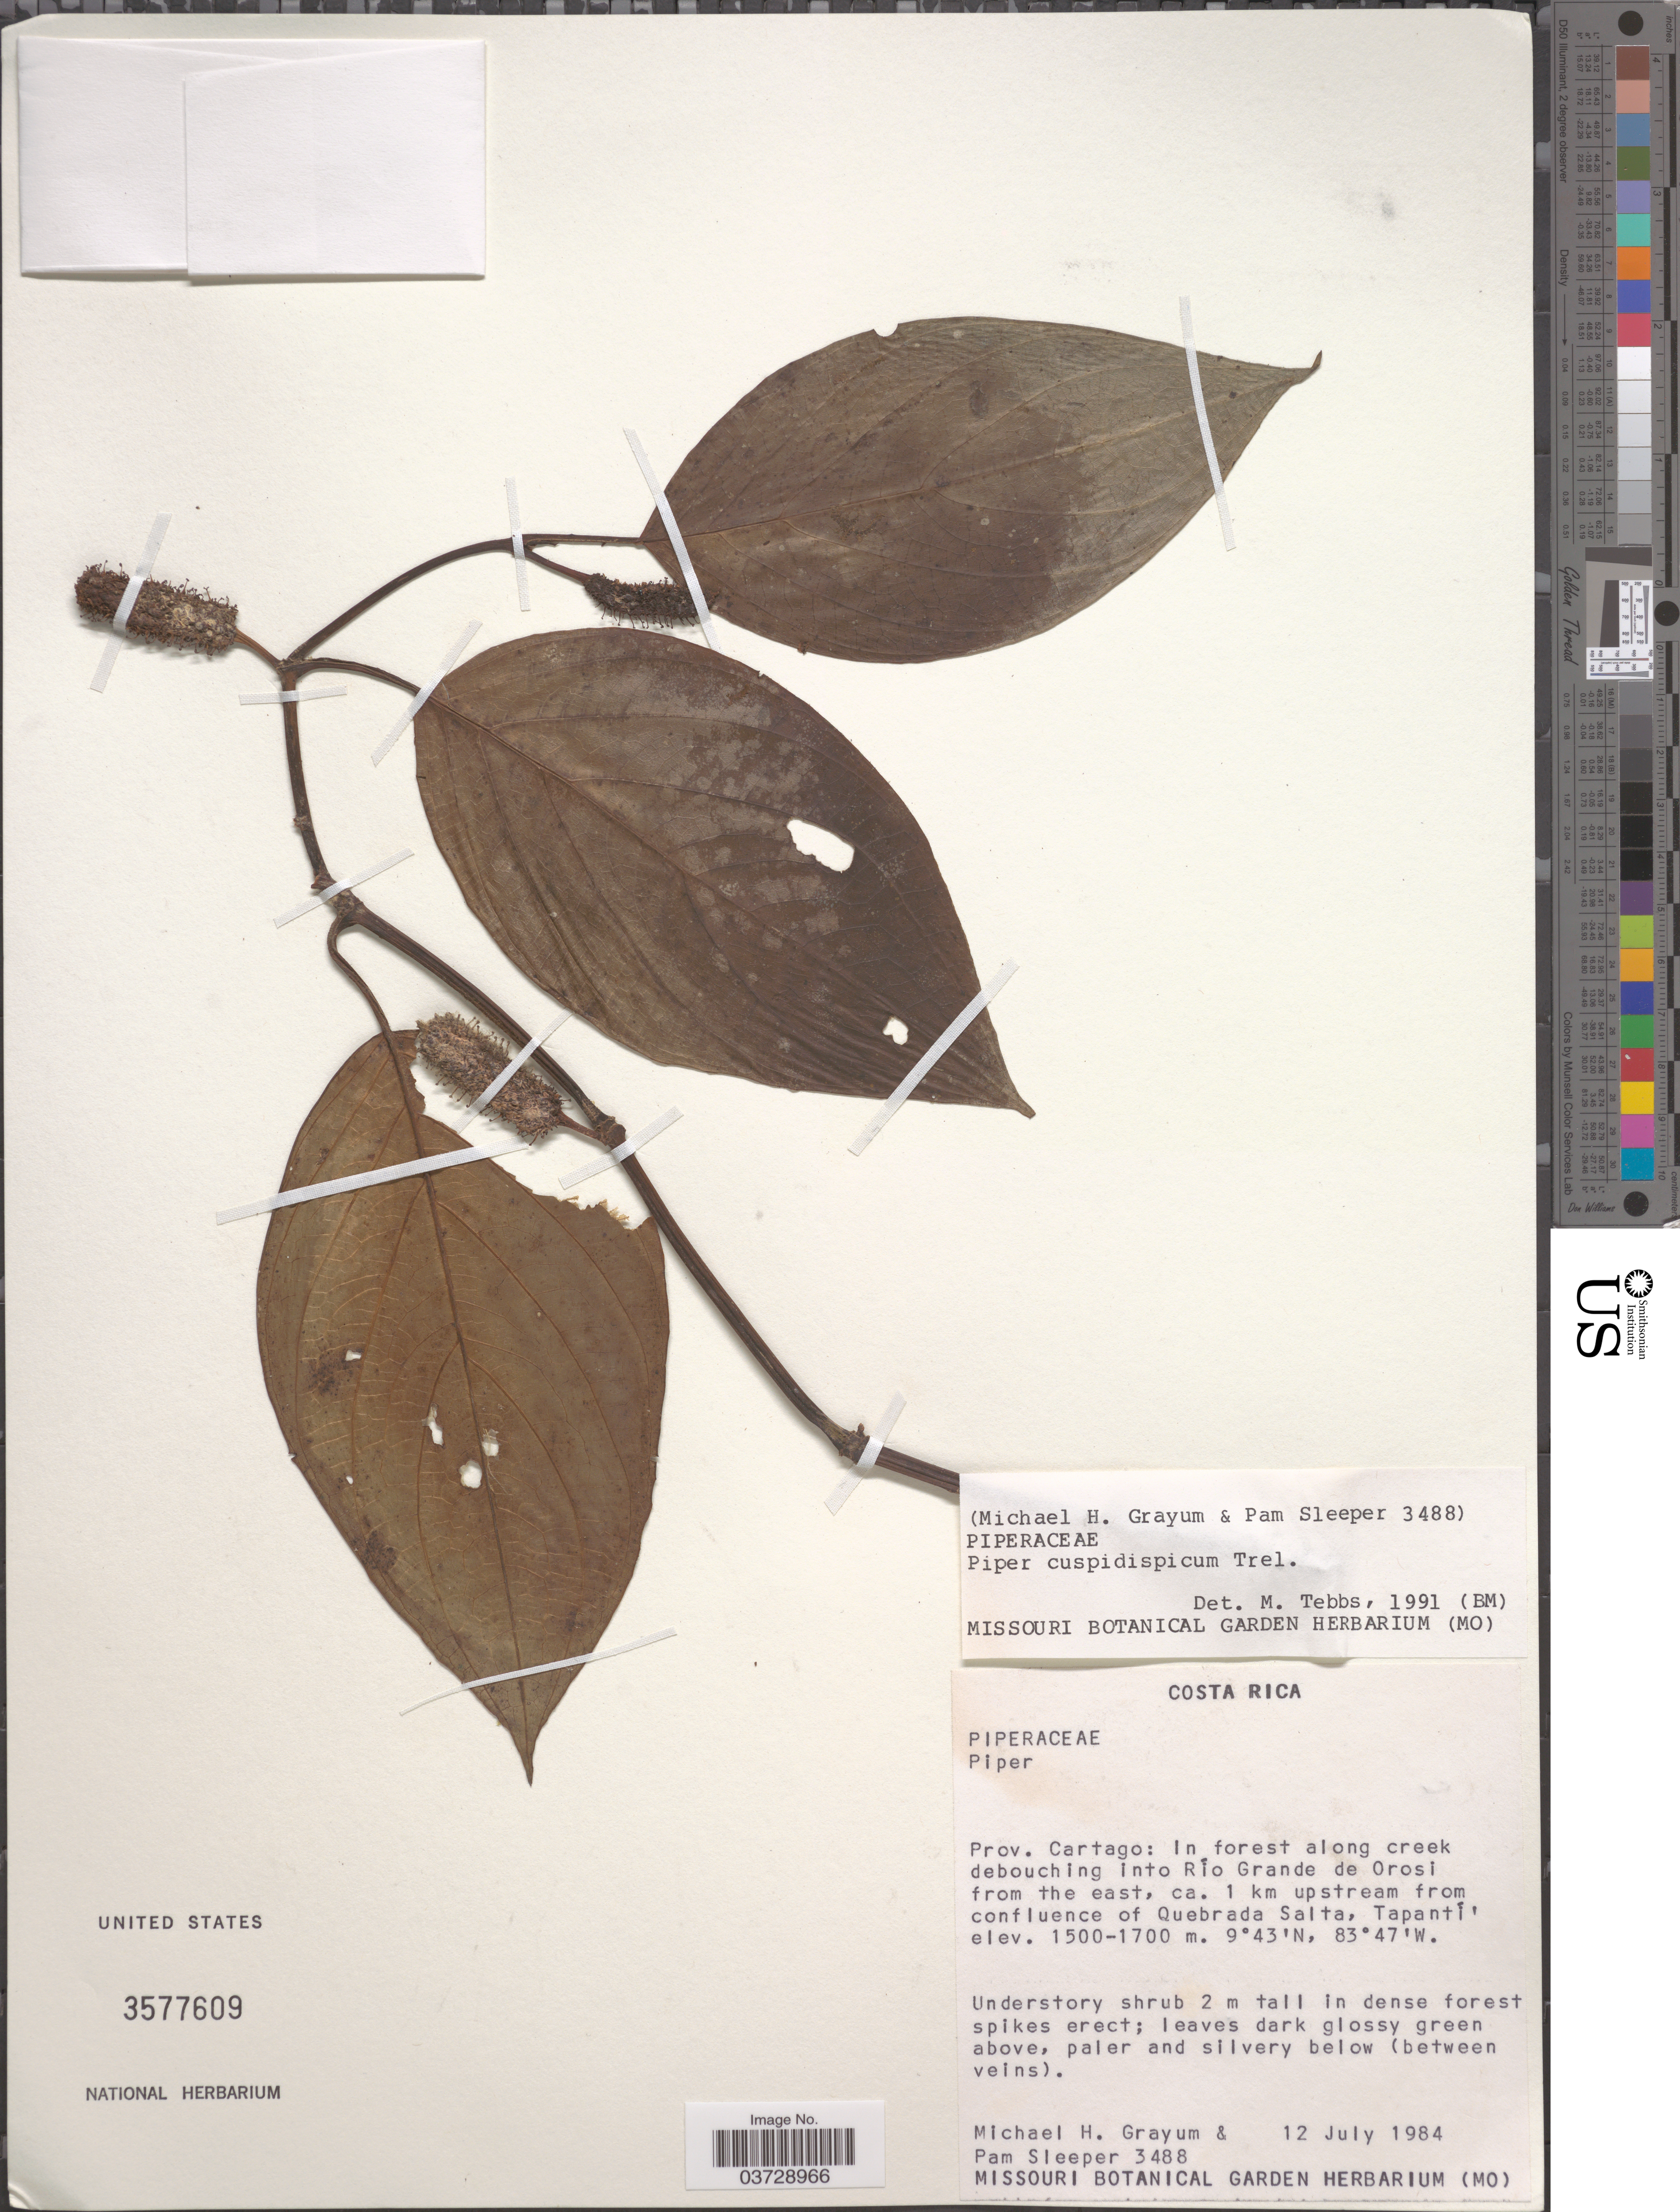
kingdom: Plantae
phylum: Tracheophyta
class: Magnoliopsida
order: Piperales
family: Piperaceae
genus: Piper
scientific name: Piper cuspidispicum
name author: Trel.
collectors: M. H. Grayum & P. Sleeper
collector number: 3488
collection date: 1984-07-12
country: Costa Rica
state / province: Cartago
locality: In forest along creek debouching into Río Grande de Orosi from the east, ca. 1 km upstream from confluence of Quebrada Salta, Tapantí.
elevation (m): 1500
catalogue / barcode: US 3577609